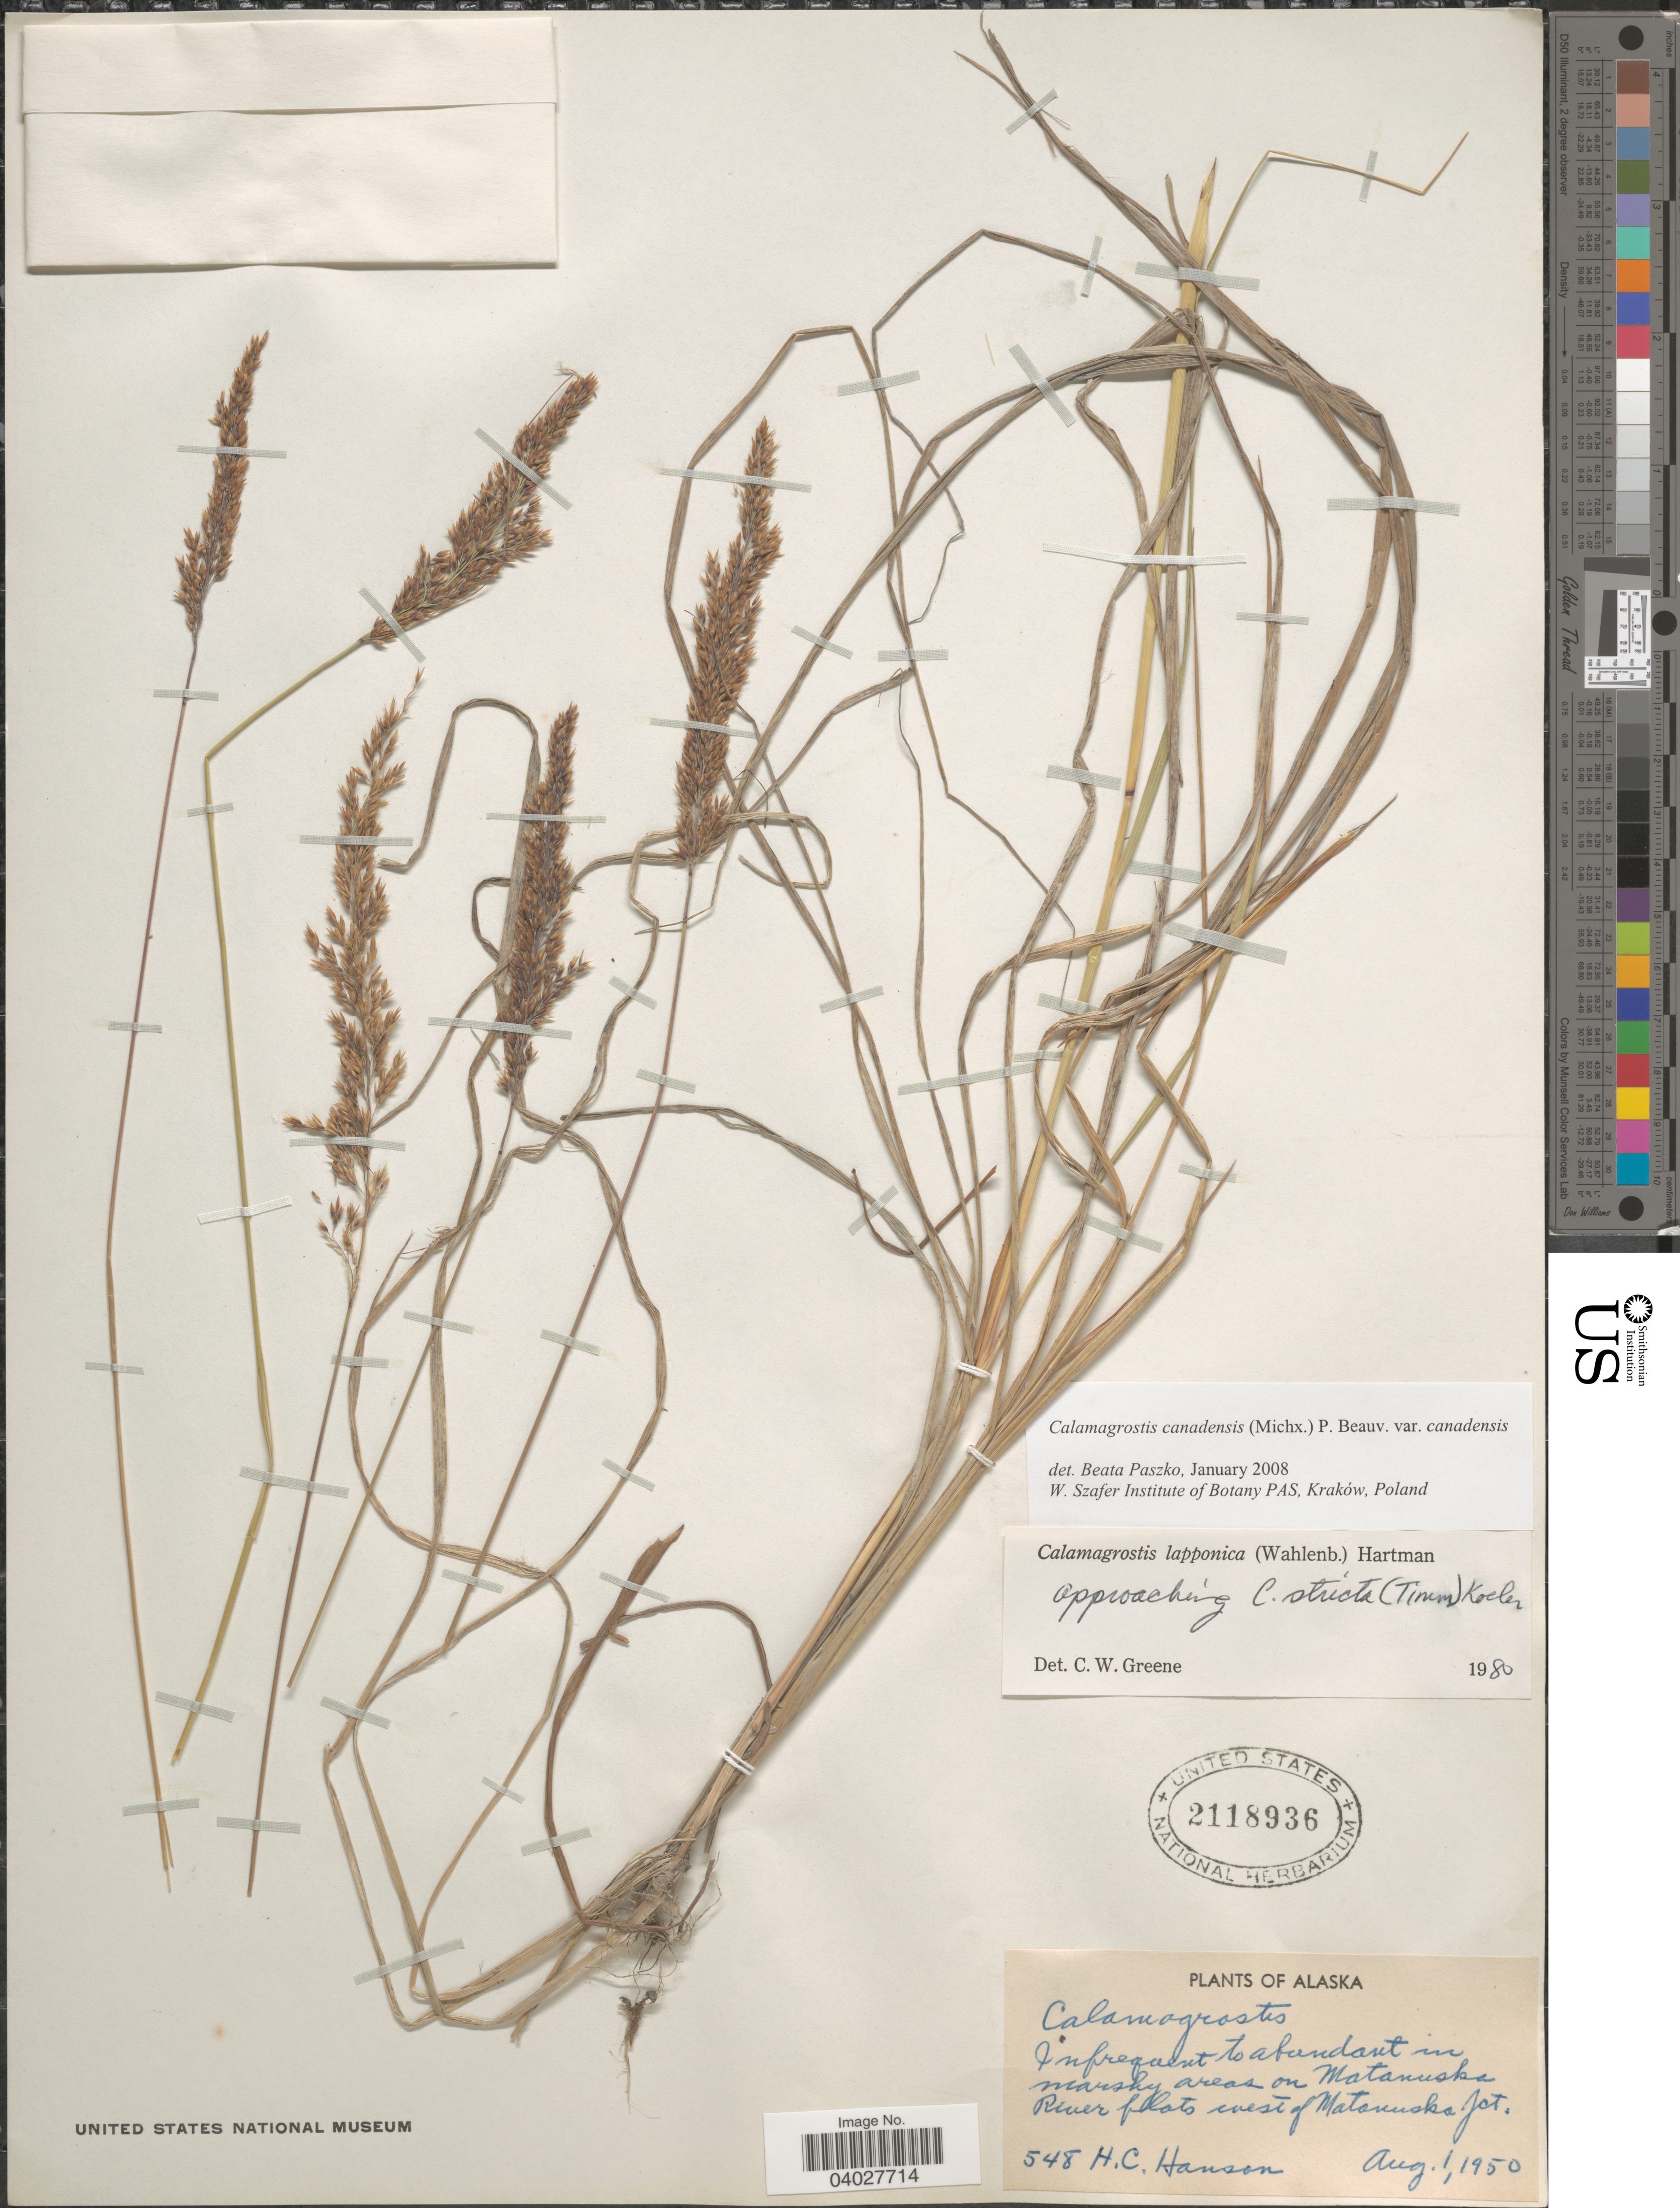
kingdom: Plantae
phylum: Tracheophyta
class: Liliopsida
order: Poales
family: Poaceae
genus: Calamagrostis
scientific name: Calamagrostis canadensis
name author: (Michx.) P. Beauv.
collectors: H. Hanson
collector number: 548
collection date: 1950-08-01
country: United States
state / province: Alaska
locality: In frequent to abundant in marshy areas on Matanuska River flats west of Matanuska Jct.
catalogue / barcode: US 2118936